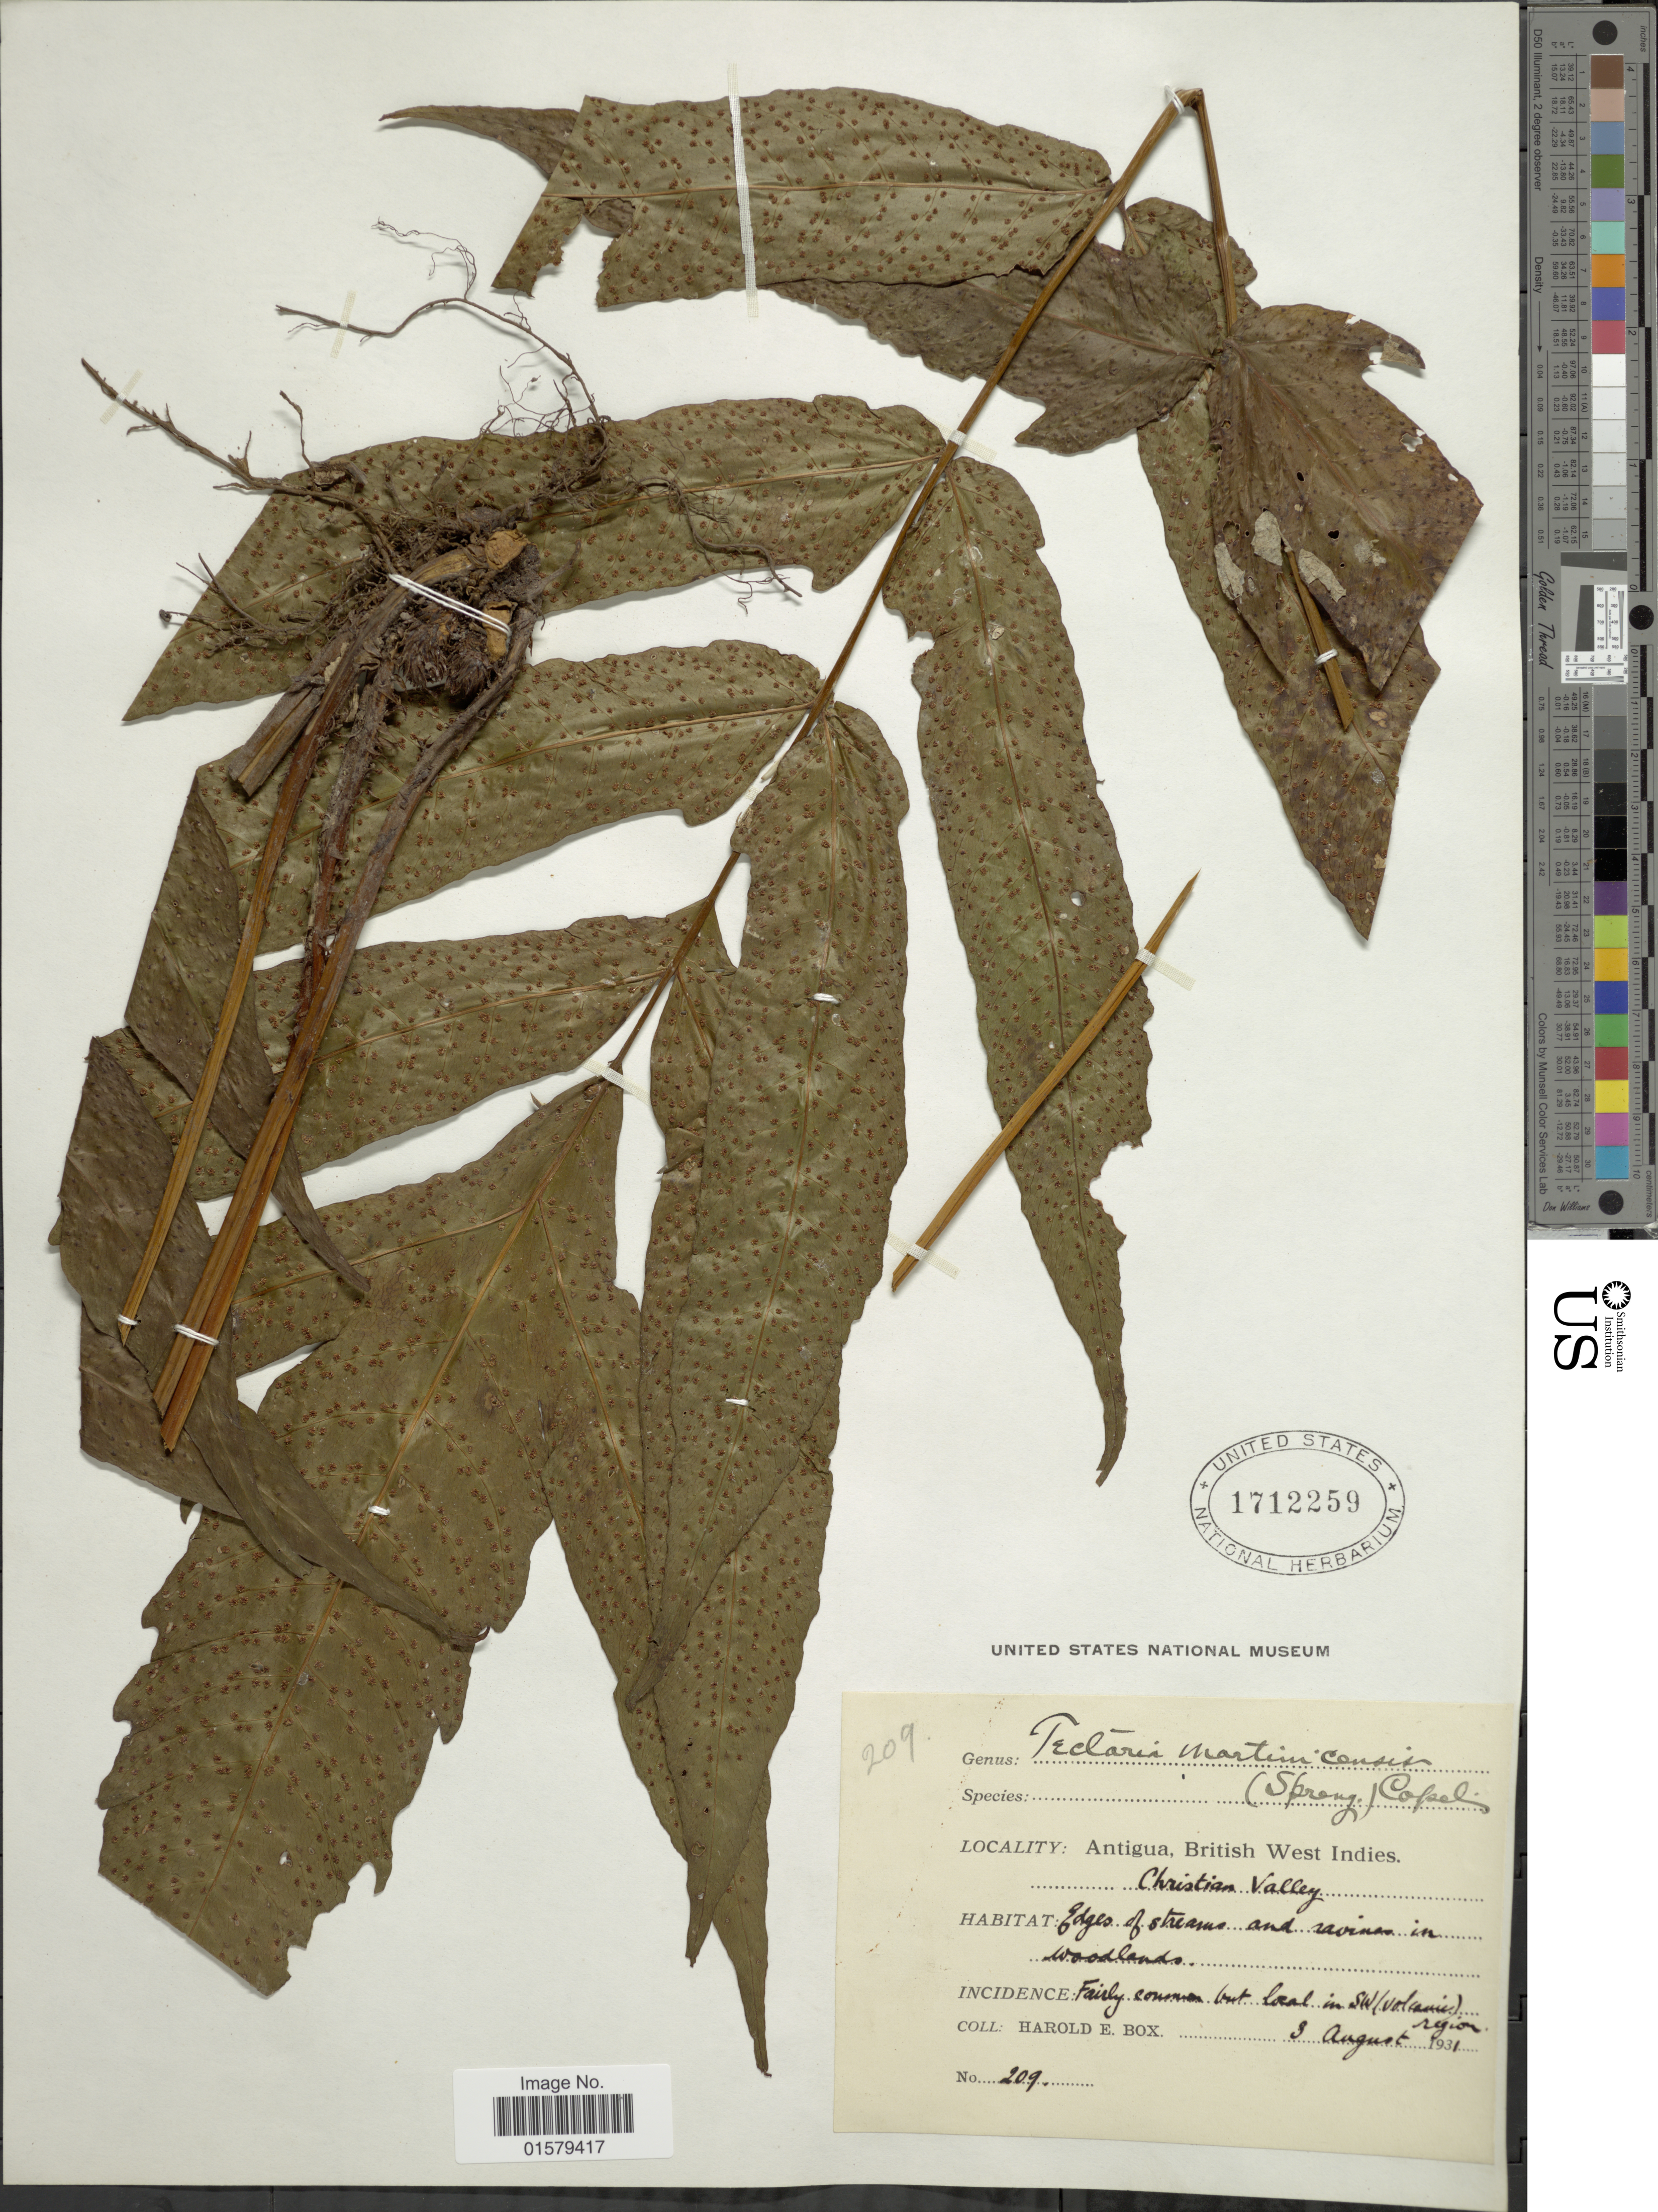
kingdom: Plantae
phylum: Tracheophyta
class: Polypodiopsida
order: Polypodiales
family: Tectariaceae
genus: Tectaria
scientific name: Tectaria incisa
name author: Cav.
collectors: H. E. Box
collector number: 209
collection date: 1931-08-03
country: Antigua and Barbuda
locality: Antigua, Christian Valley. Fairly common but Local in SW (volcanic) region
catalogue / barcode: US 1712259